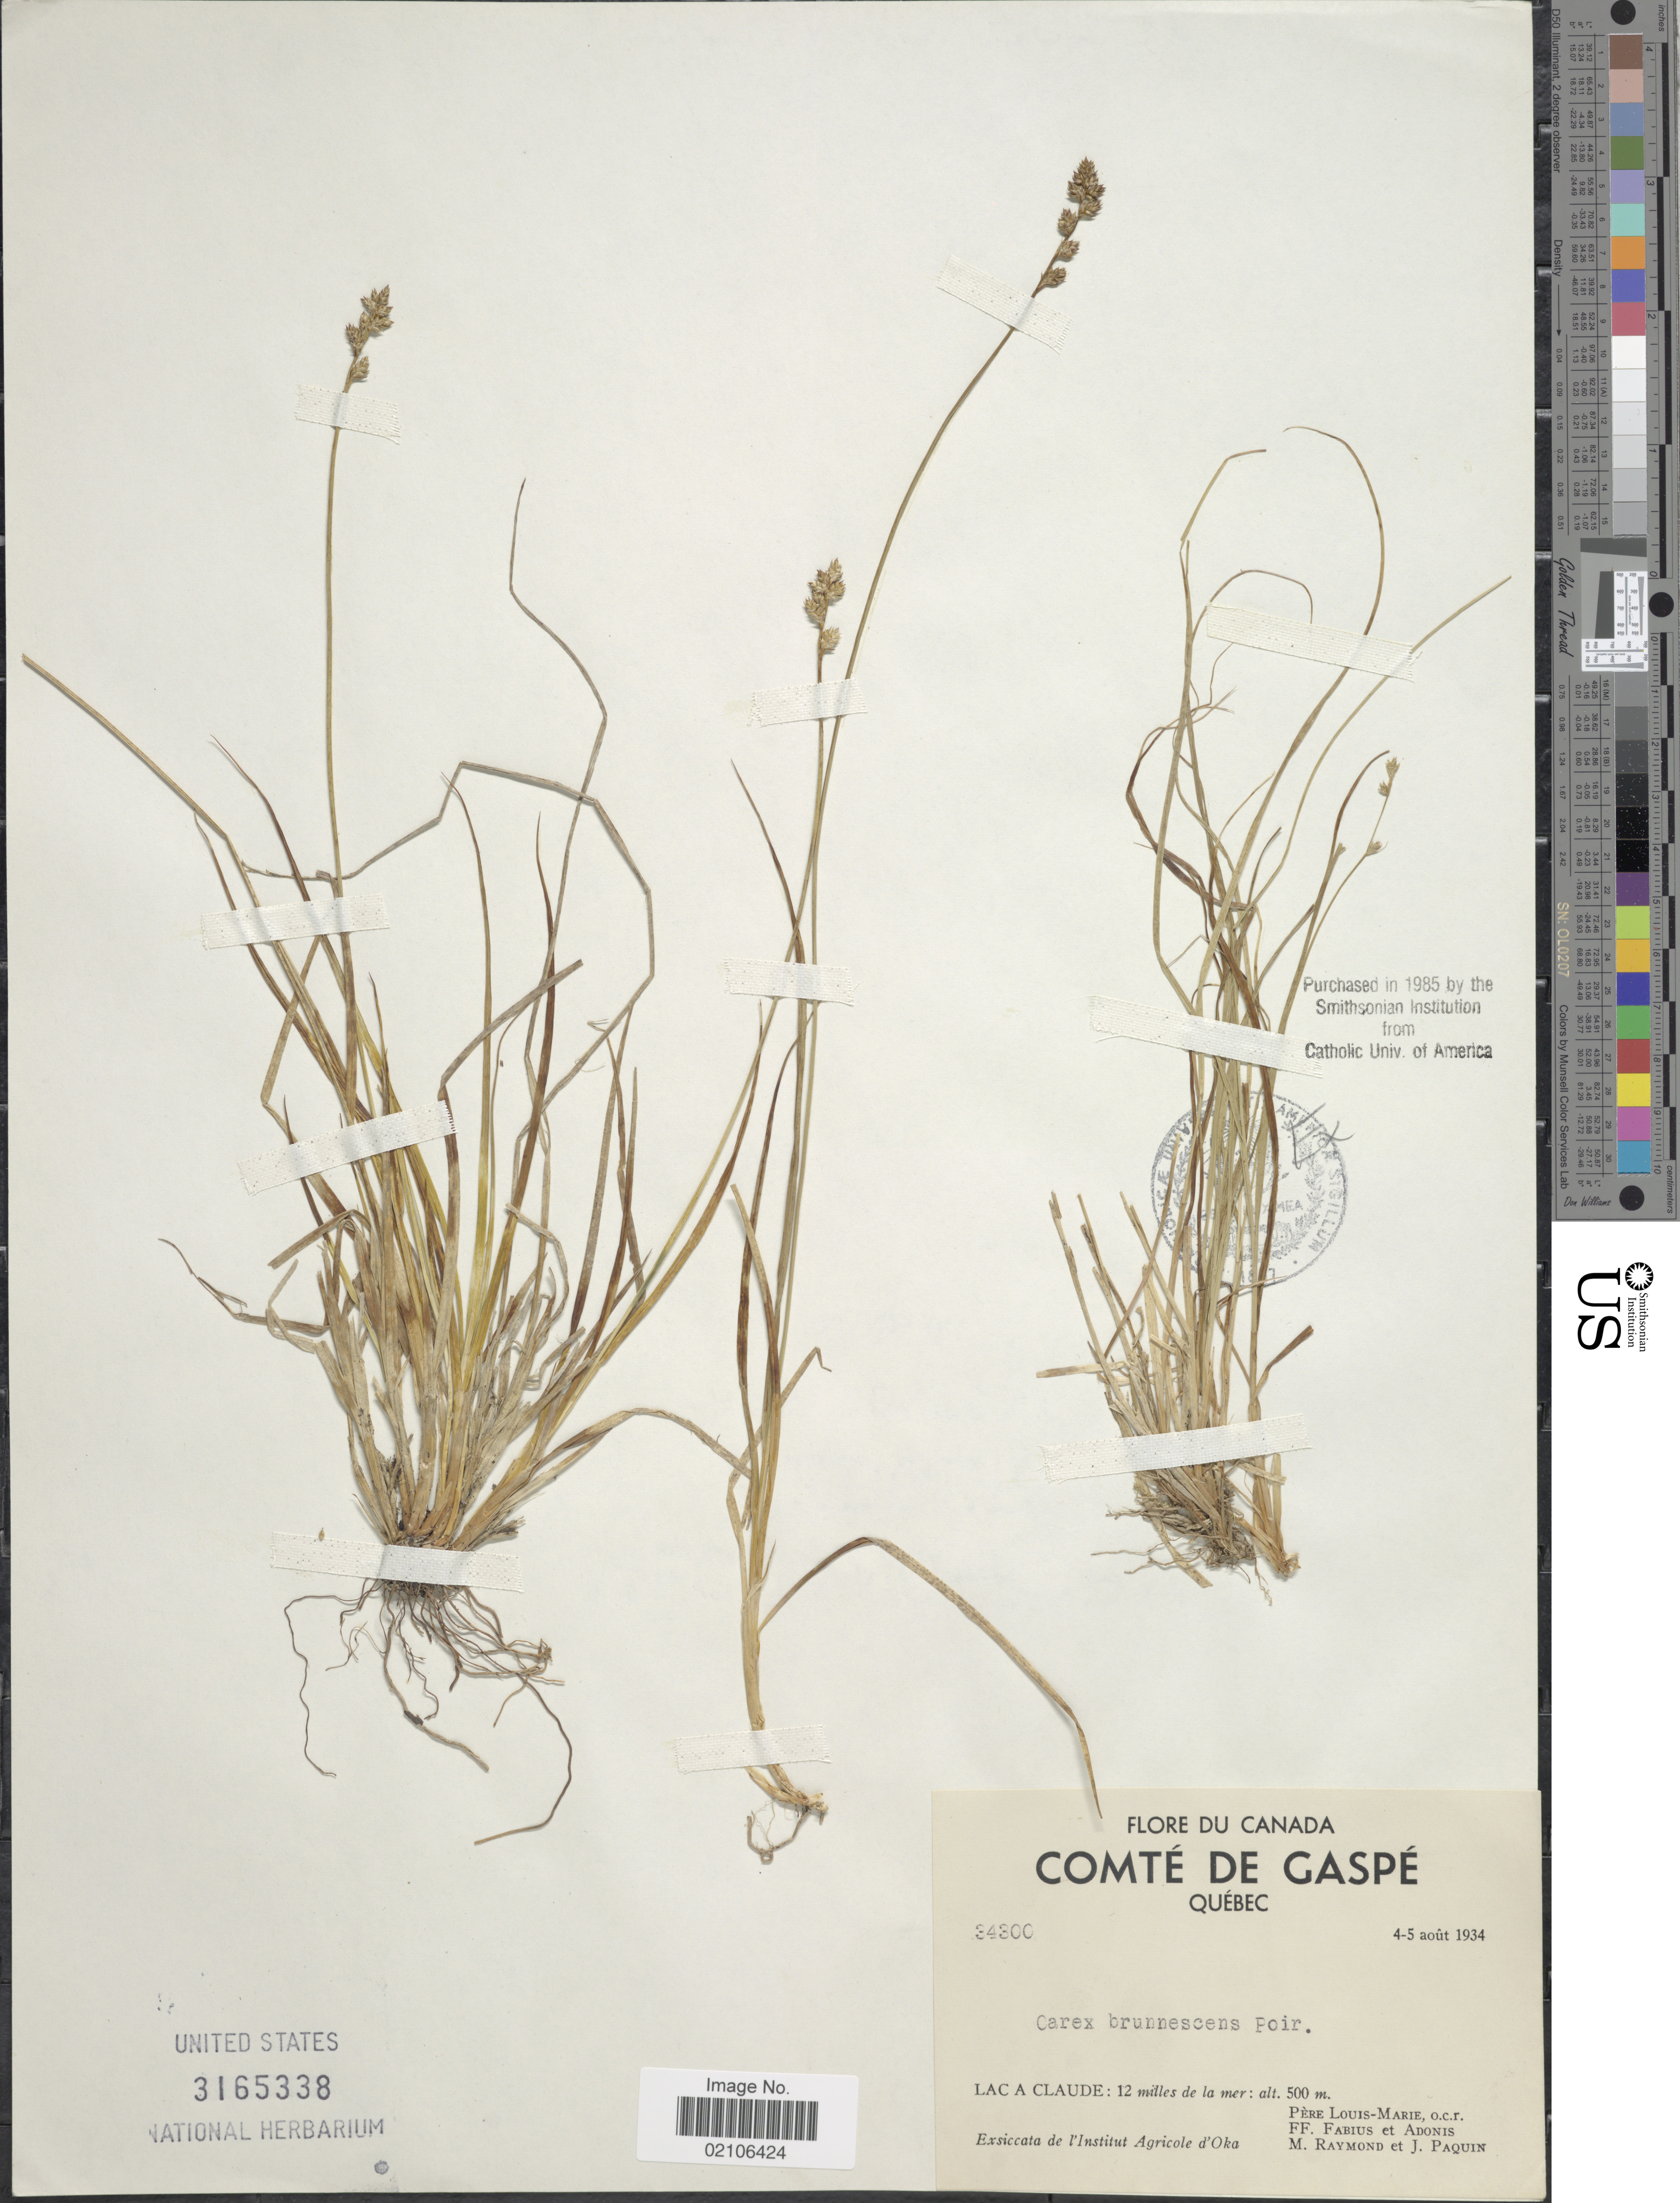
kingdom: Plantae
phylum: Tracheophyta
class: Liliopsida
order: Poales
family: Cyperaceae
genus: Carex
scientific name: Carex brunnescens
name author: (Pers.) Poir.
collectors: L.-M. LaLonde, B. Fabius, Adonis, M. Raymond & J. Paquin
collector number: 34300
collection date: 1934-08-04/1934-08-05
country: Canada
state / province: Quebec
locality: Comte de Gaspe, Lac a Claude: 12 miles de la mer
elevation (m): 500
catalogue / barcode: US 3165338